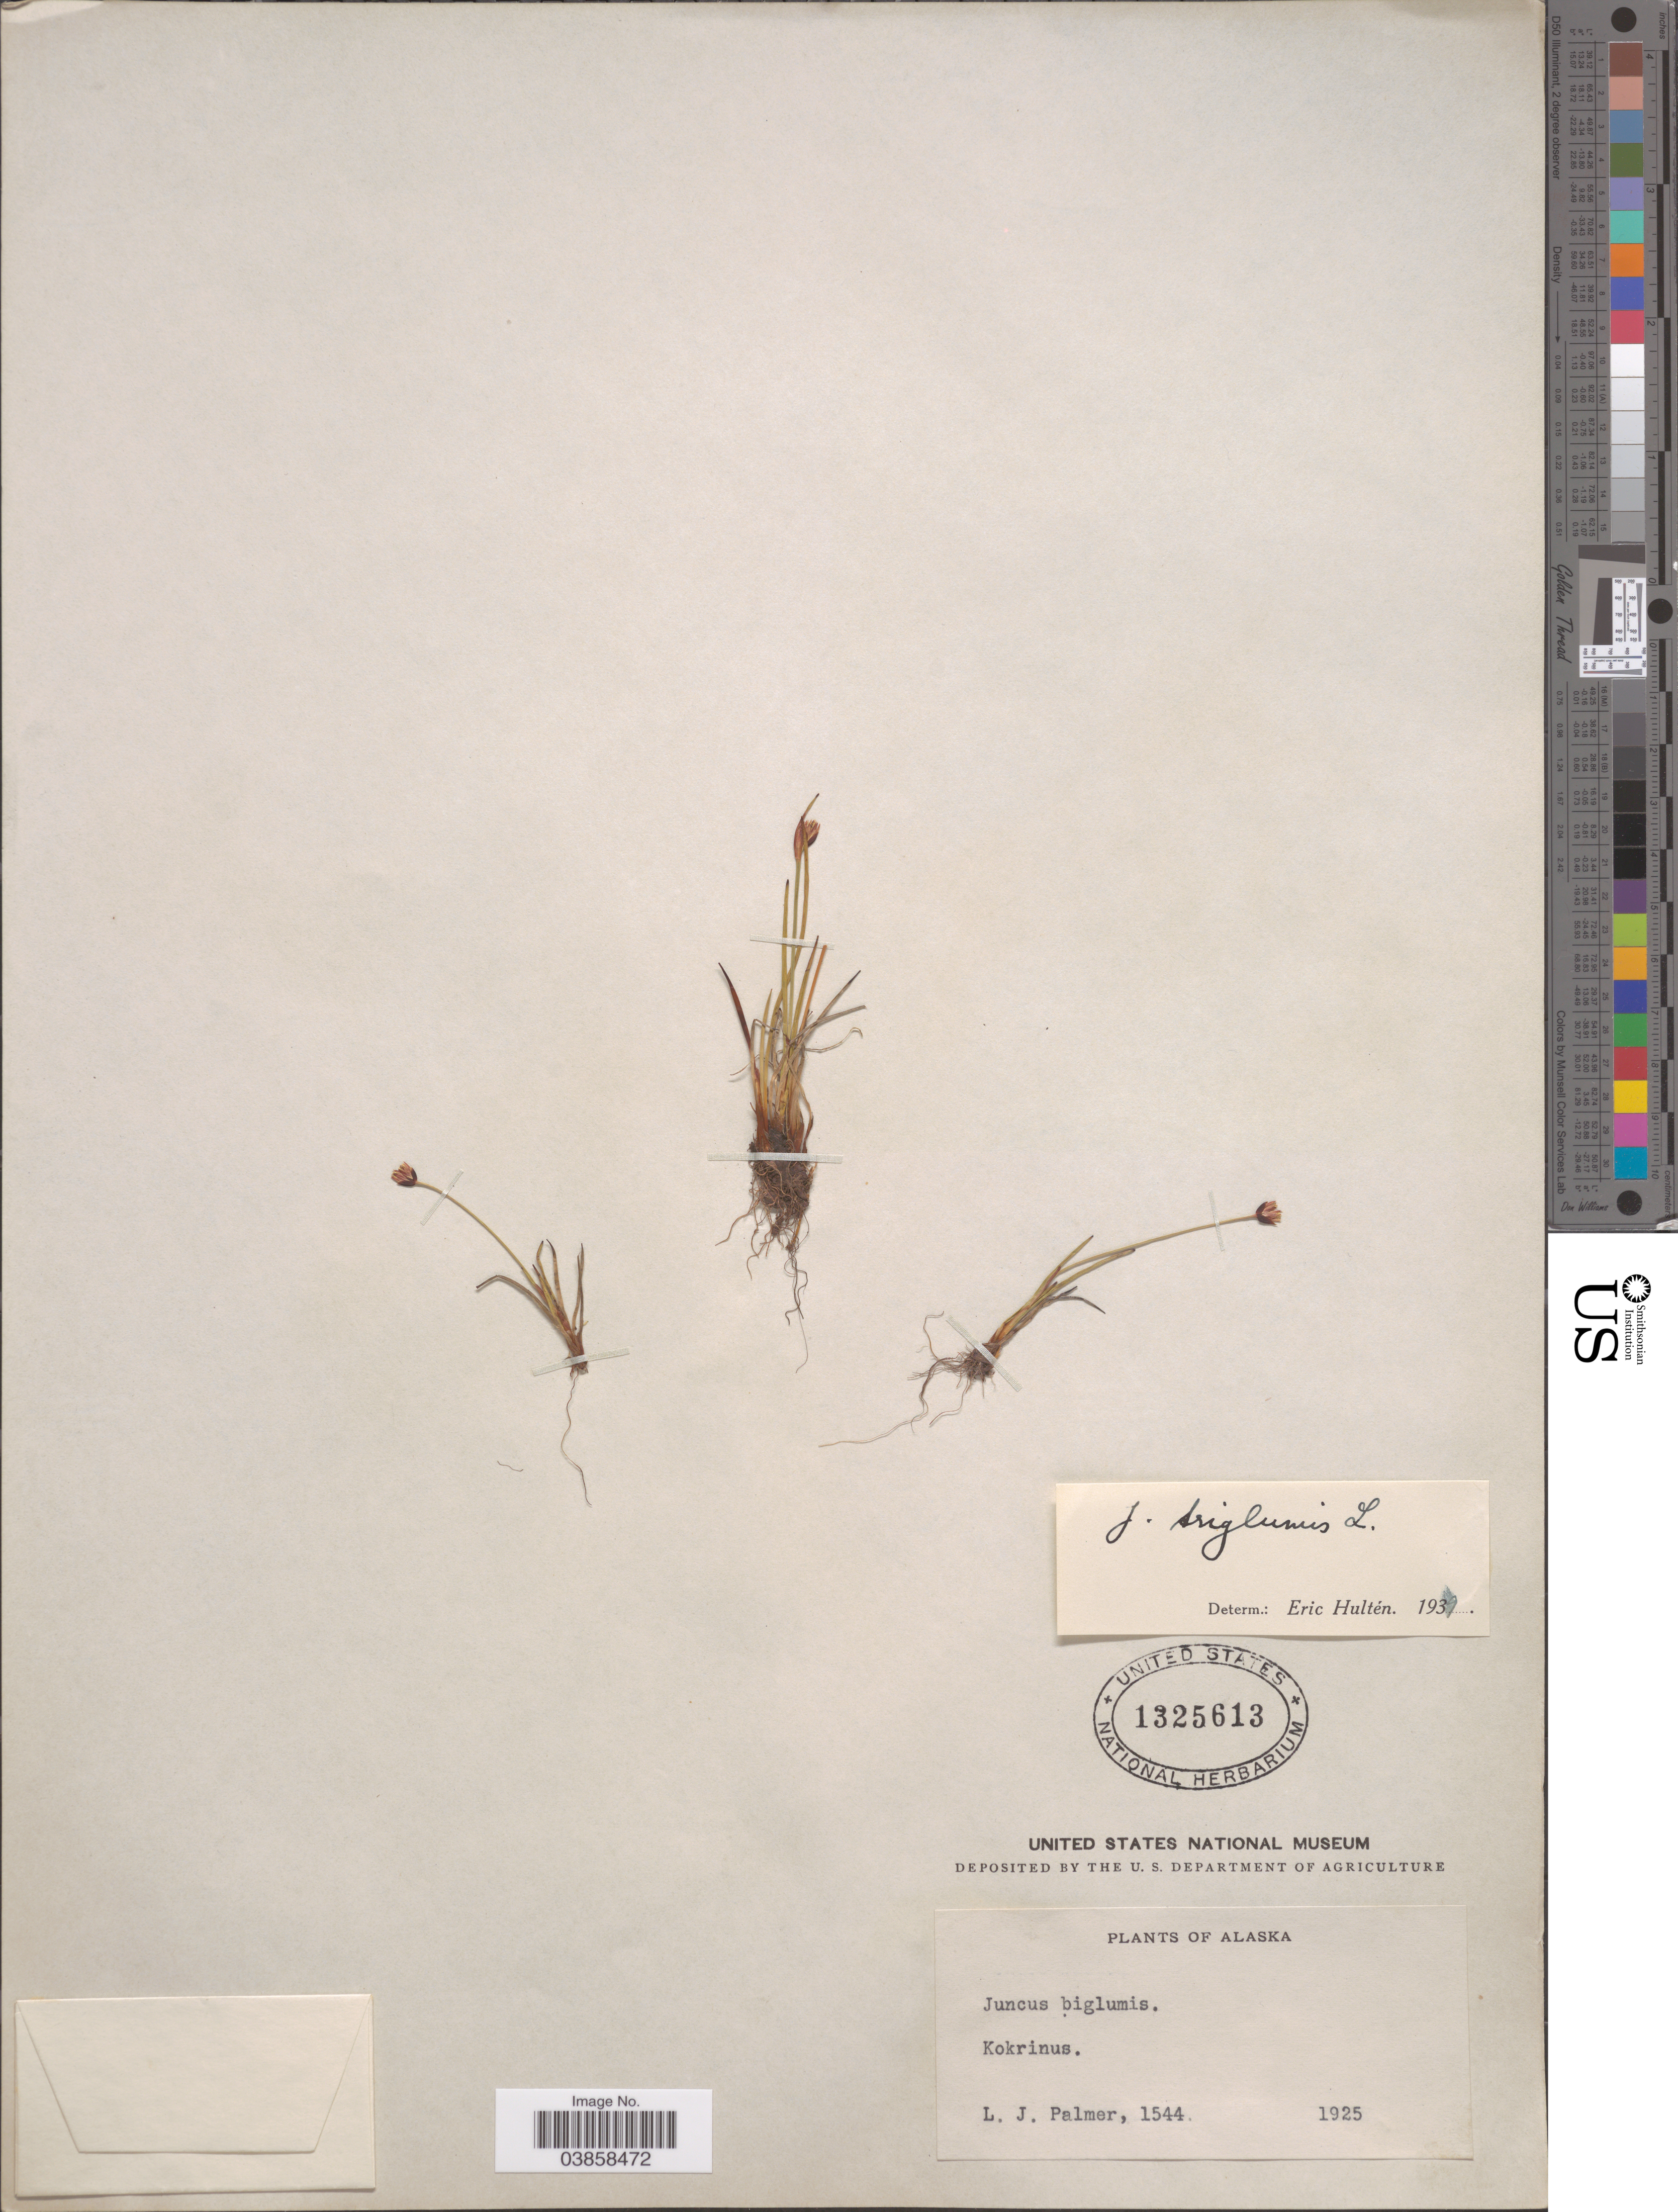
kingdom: Plantae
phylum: Tracheophyta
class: Liliopsida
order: Poales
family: Juncaceae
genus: Juncus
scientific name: Juncus triglumis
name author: L.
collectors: L. J. Palmer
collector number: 1544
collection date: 1925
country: United States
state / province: Alaska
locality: Kokrinus.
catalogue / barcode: US 1325613